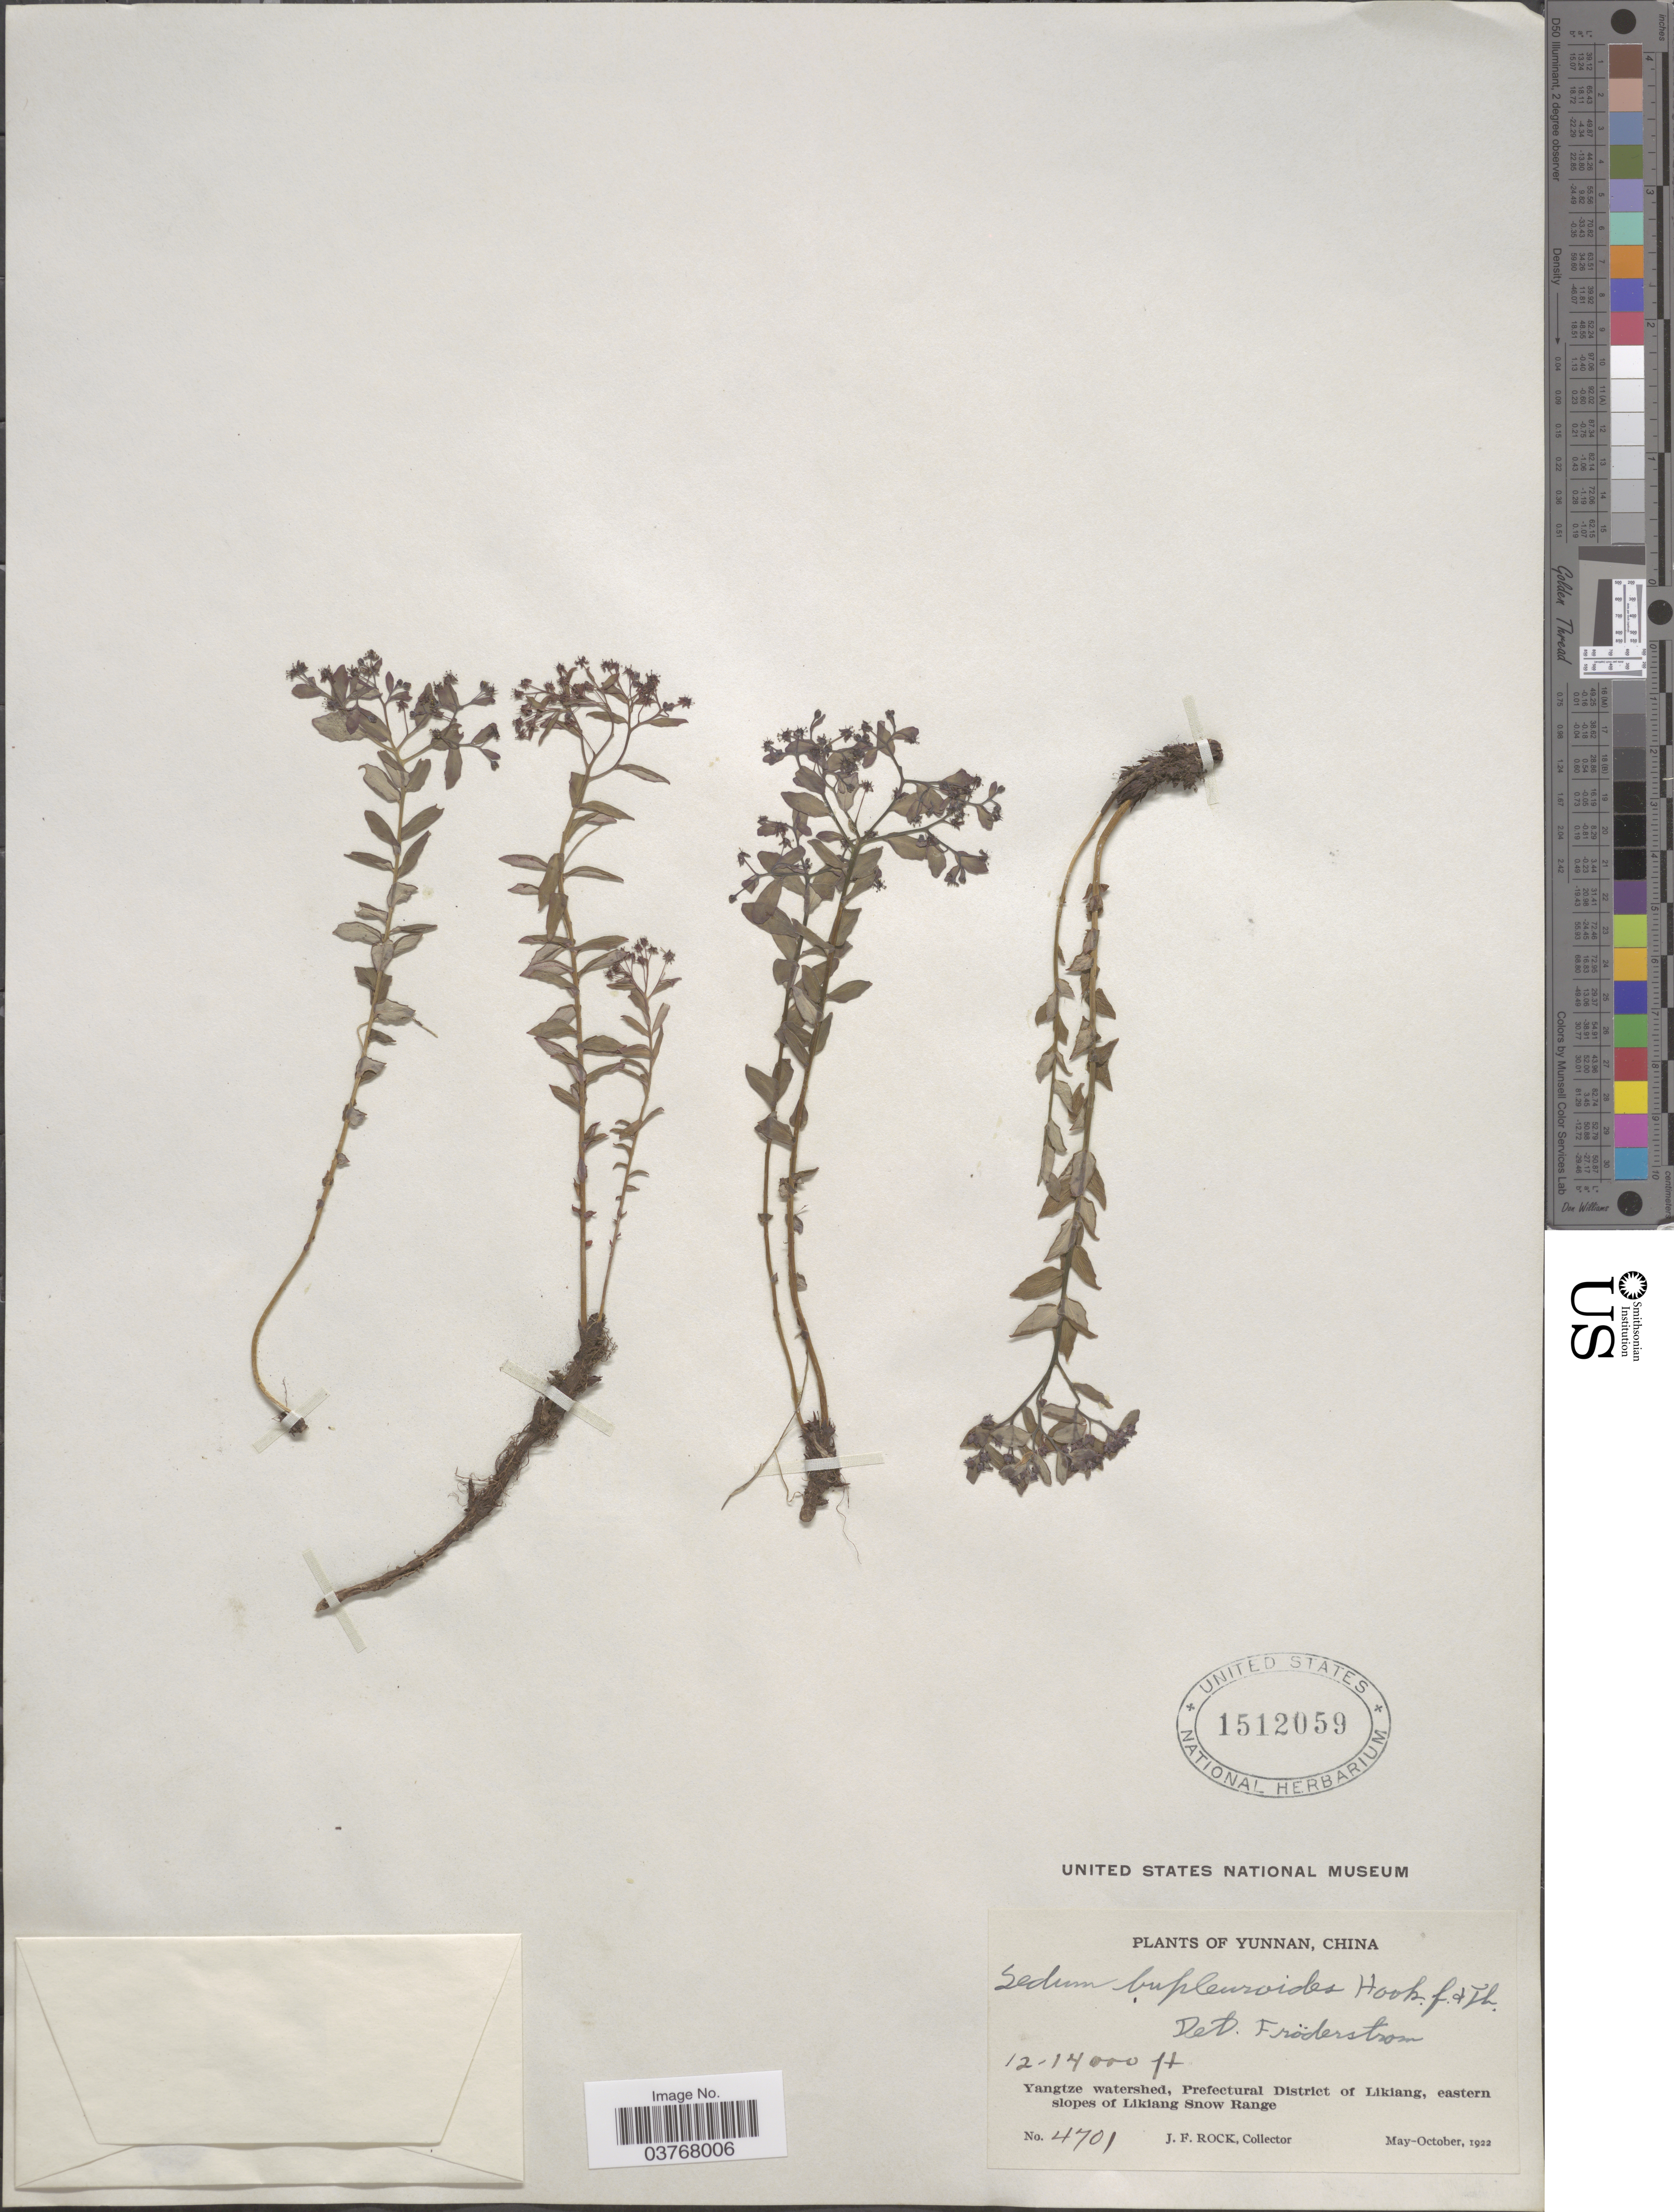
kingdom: Plantae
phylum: Tracheophyta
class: Magnoliopsida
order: Saxifragales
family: Crassulaceae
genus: Rhodiola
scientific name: Rhodiola bupleuroides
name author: (Wall. ex Hook. f.) Thomson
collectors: J. Rock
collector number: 4701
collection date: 1922-05/1922-10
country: China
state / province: Yunnan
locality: Yangtze watershed, Prefectural District of Likiang, eastern slopes of Likiang Snow Range.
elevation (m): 3658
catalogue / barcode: US 1512059